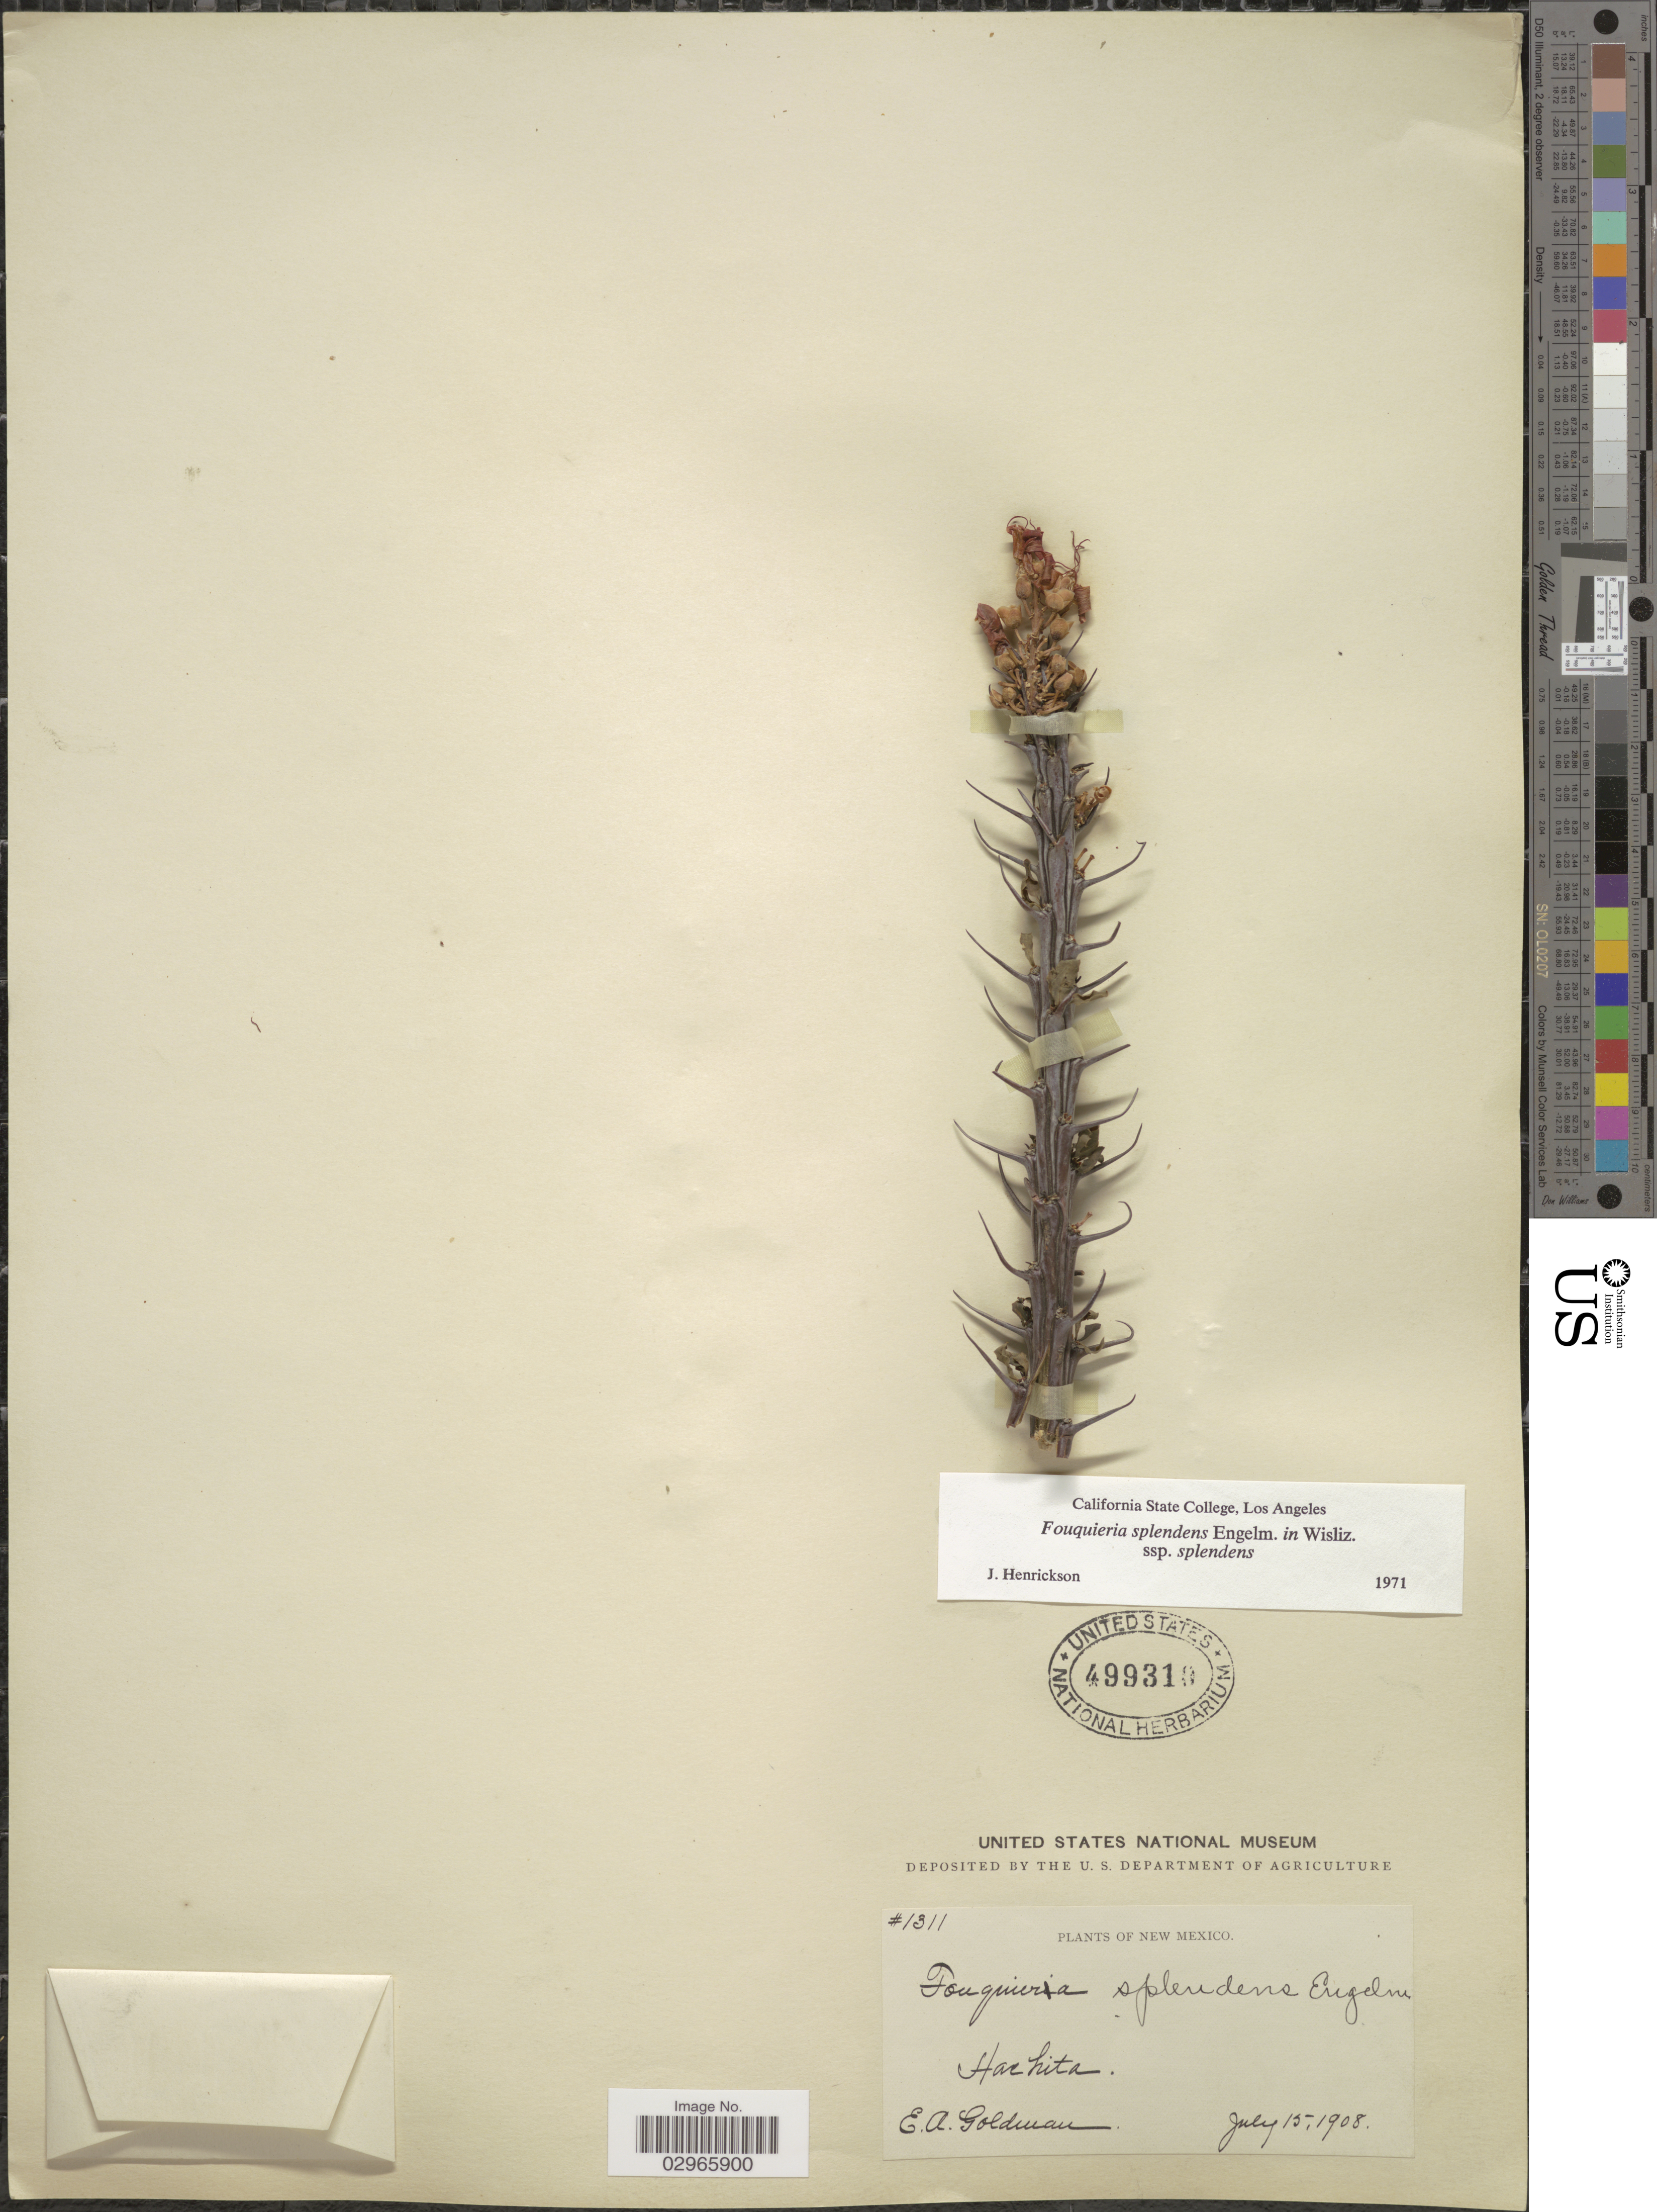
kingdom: Plantae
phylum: Tracheophyta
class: Magnoliopsida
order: Ericales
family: Fouquieriaceae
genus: Fouquieria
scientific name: Fouquieria splendens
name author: Engelm.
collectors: E. A. Goldman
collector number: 1311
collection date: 1908-07-15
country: United States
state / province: New Mexico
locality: Hachita.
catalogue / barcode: US 499310